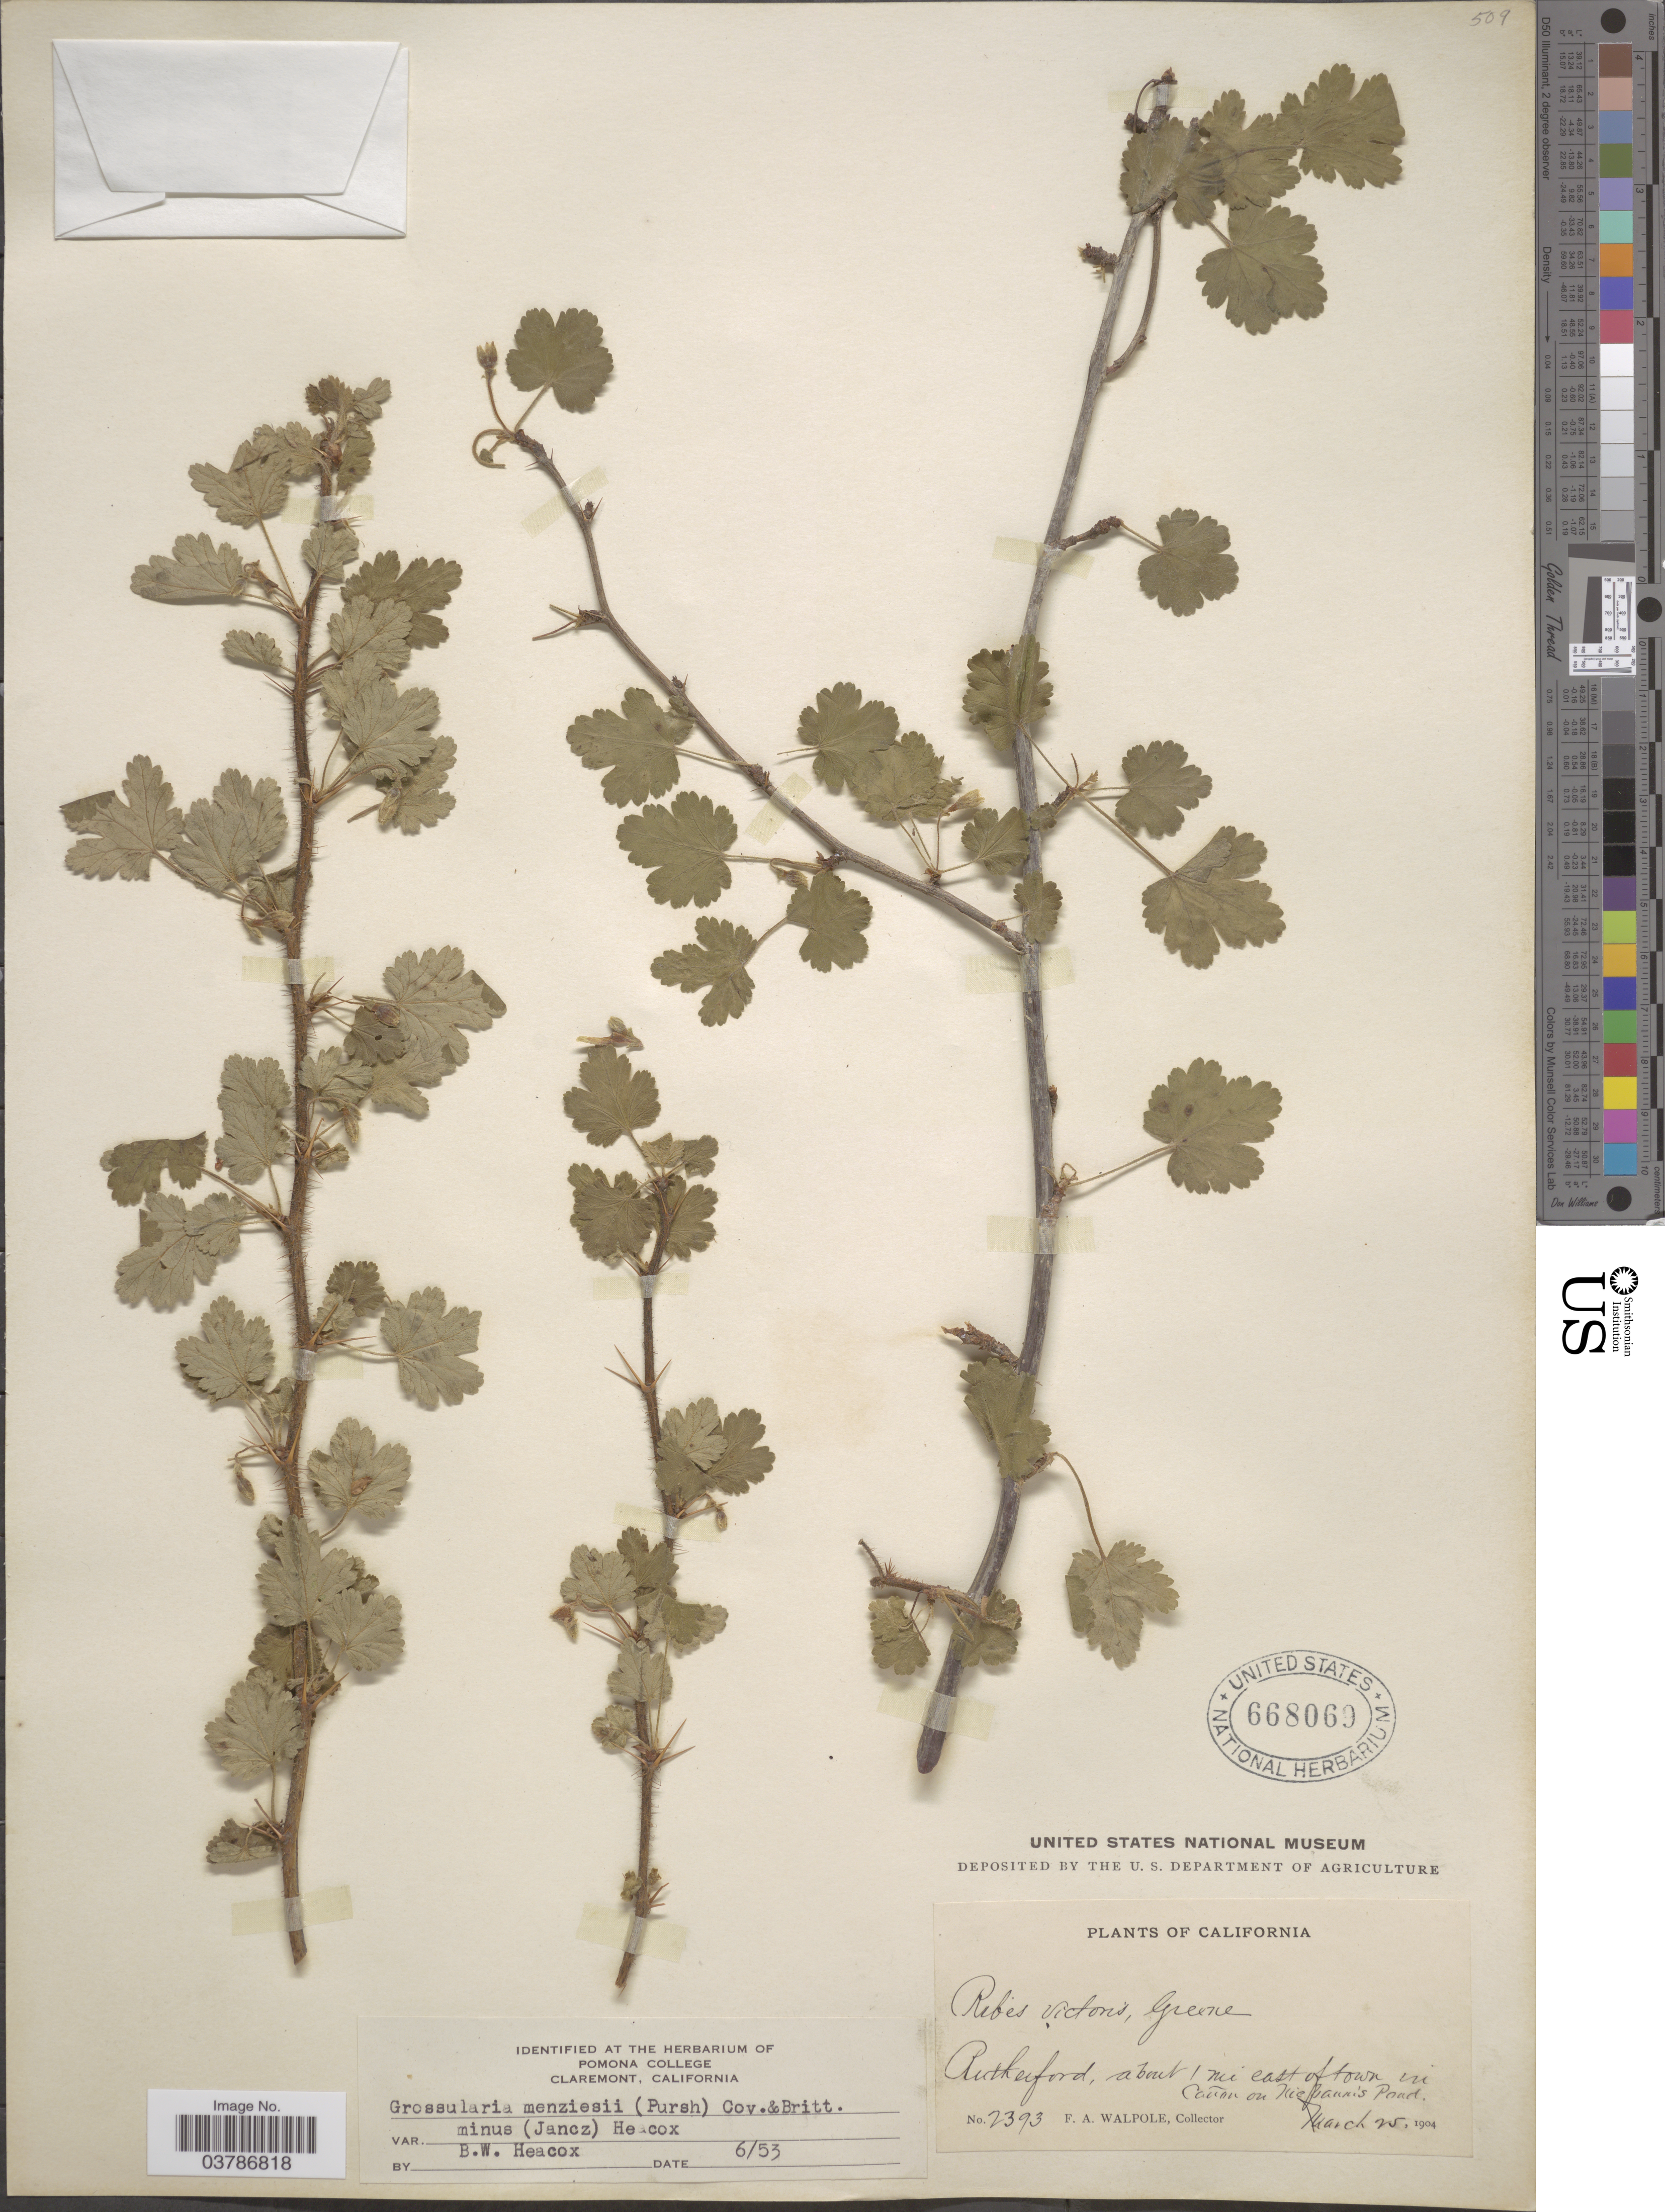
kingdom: Plantae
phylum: Tracheophyta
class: Magnoliopsida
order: Saxifragales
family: Grossulariaceae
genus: Ribes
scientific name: Ribes victoris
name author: Greene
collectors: F. Walpole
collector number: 2393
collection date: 1904-03-25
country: United States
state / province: California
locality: Rutherford, about 1 mi east of town in Cañon on Niepaunis* Pond.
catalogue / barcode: US 668069